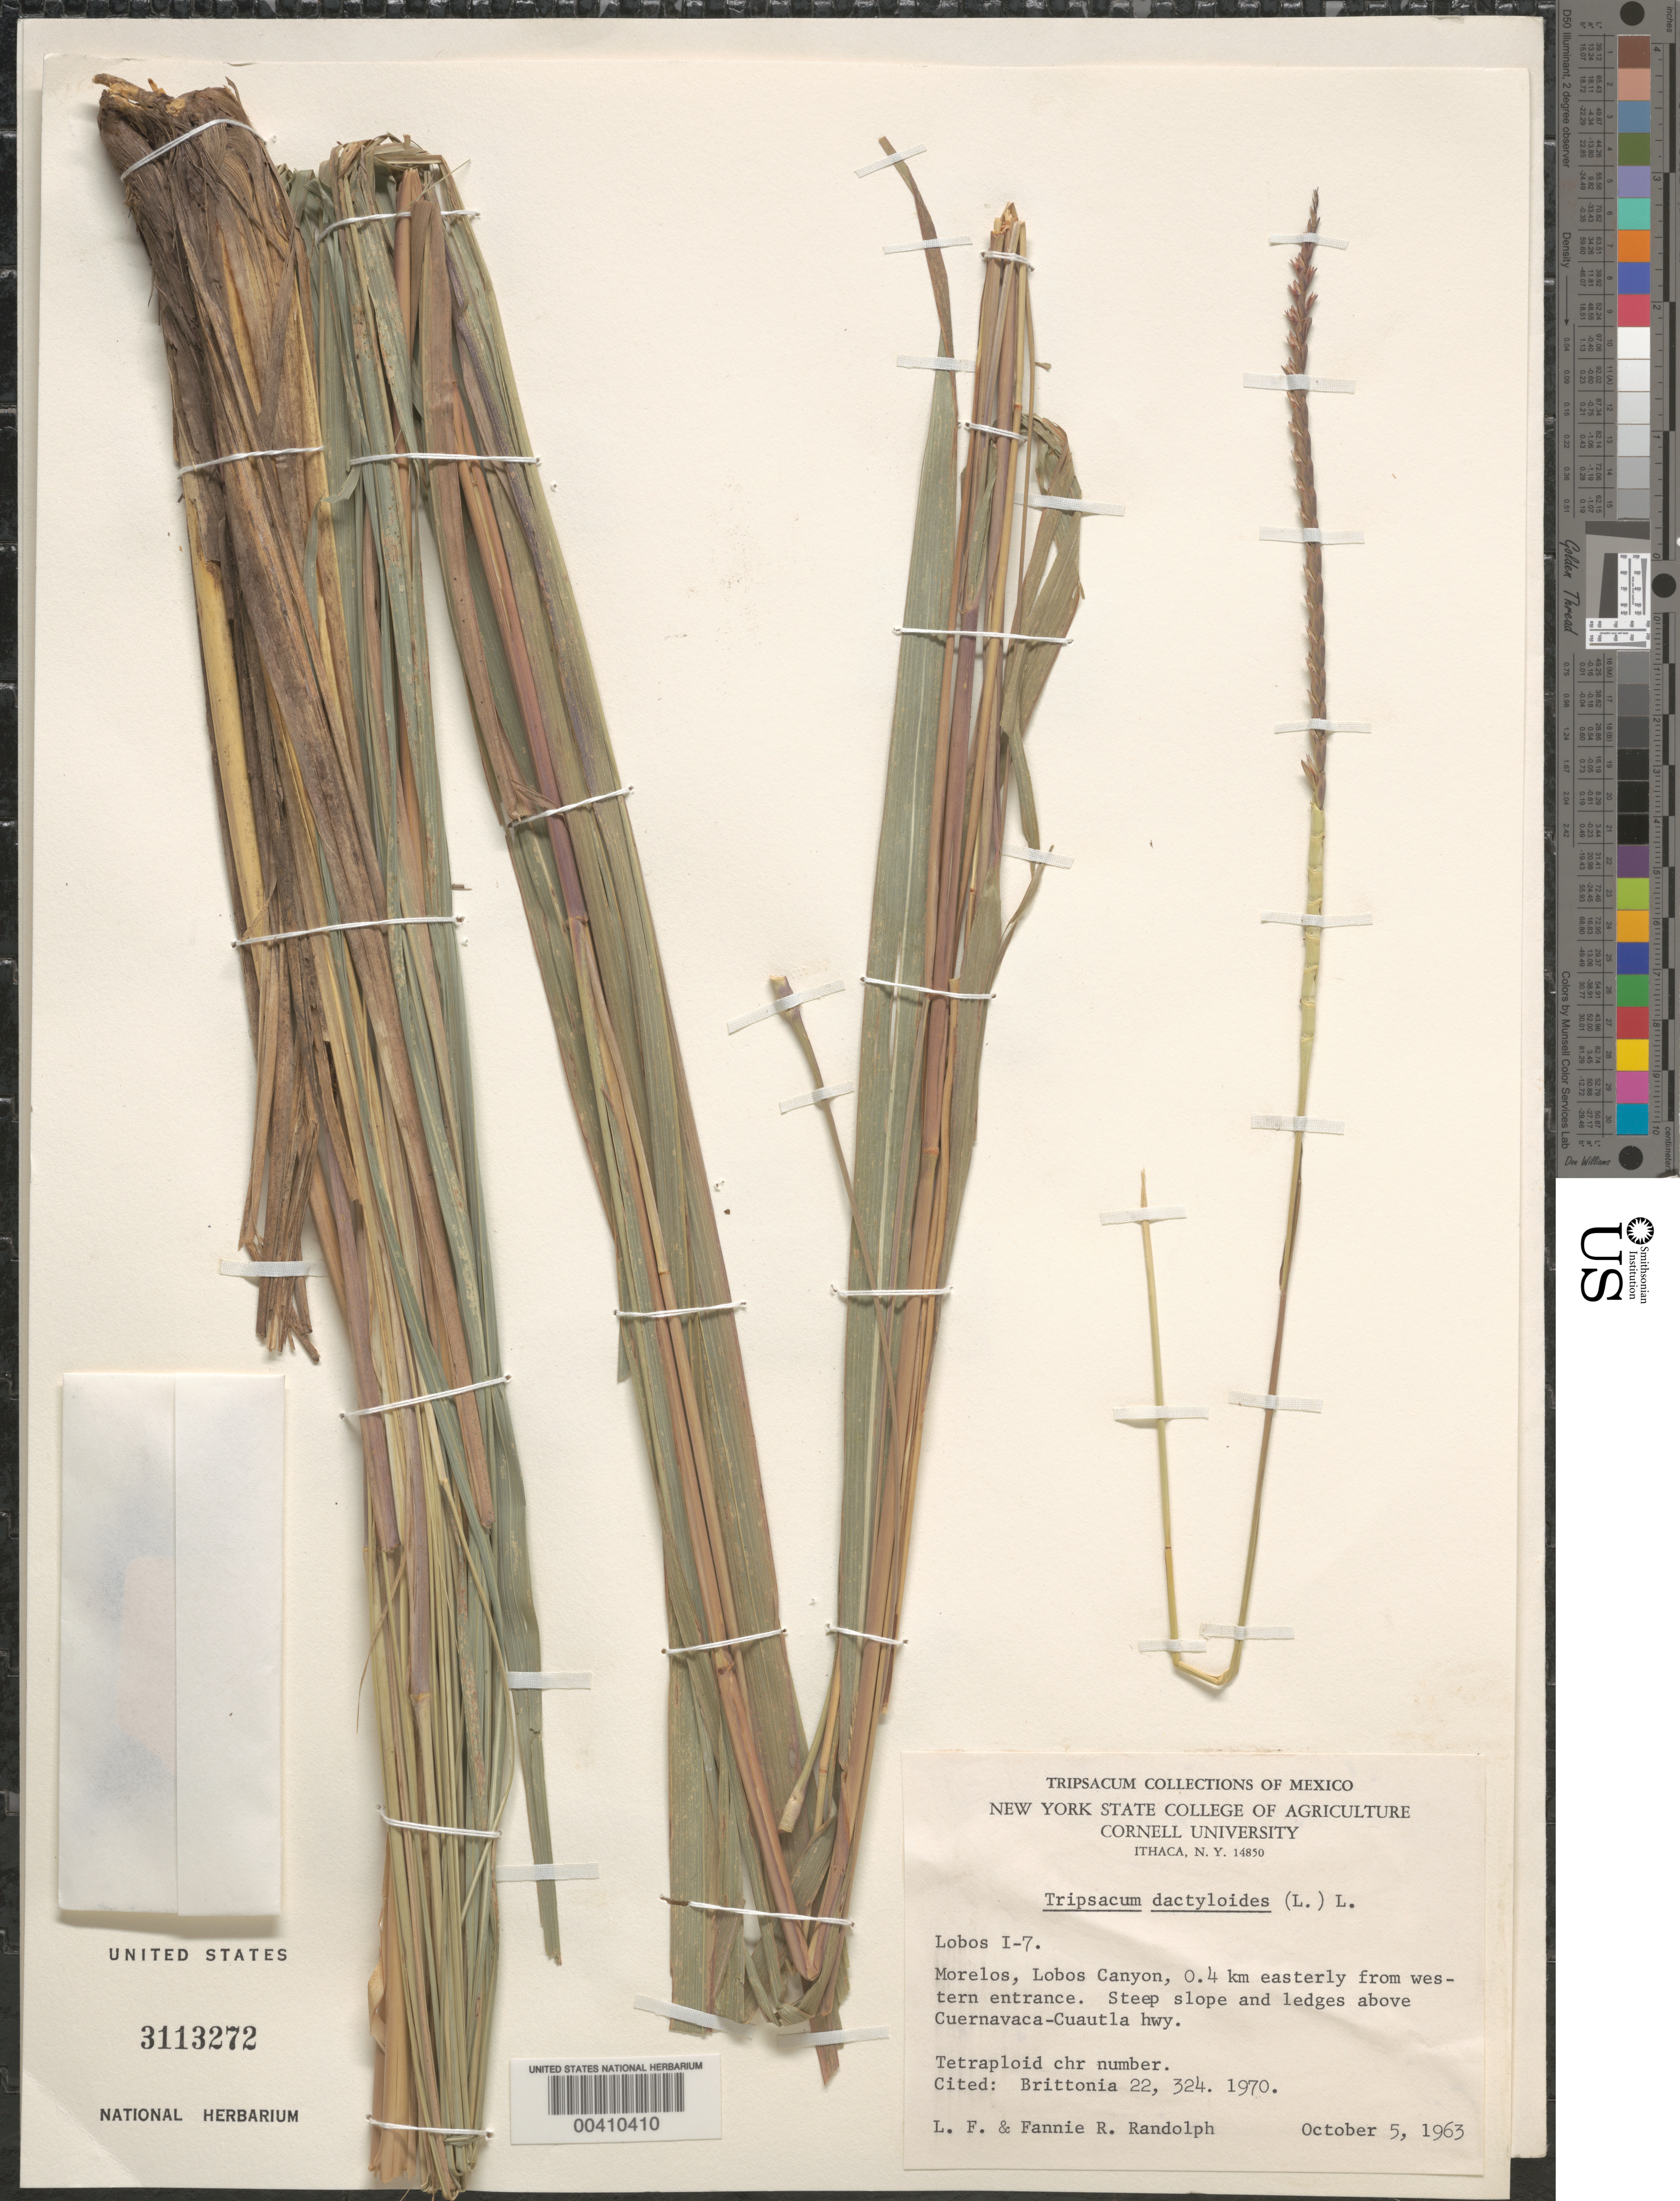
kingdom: Plantae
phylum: Tracheophyta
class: Liliopsida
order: Poales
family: Poaceae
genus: Tripsacum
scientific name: Tripsacum dactyloides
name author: (L.) L.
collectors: L. F. Randolph & F. Randolph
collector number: I-7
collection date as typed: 5 Oct 1963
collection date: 1963-10-05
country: Mexico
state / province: Morelos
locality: Lobos, Lobos Canyon, 0.4 km E from W entrance, above Cuernavaca-Cuautla Hwy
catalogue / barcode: US 3113272